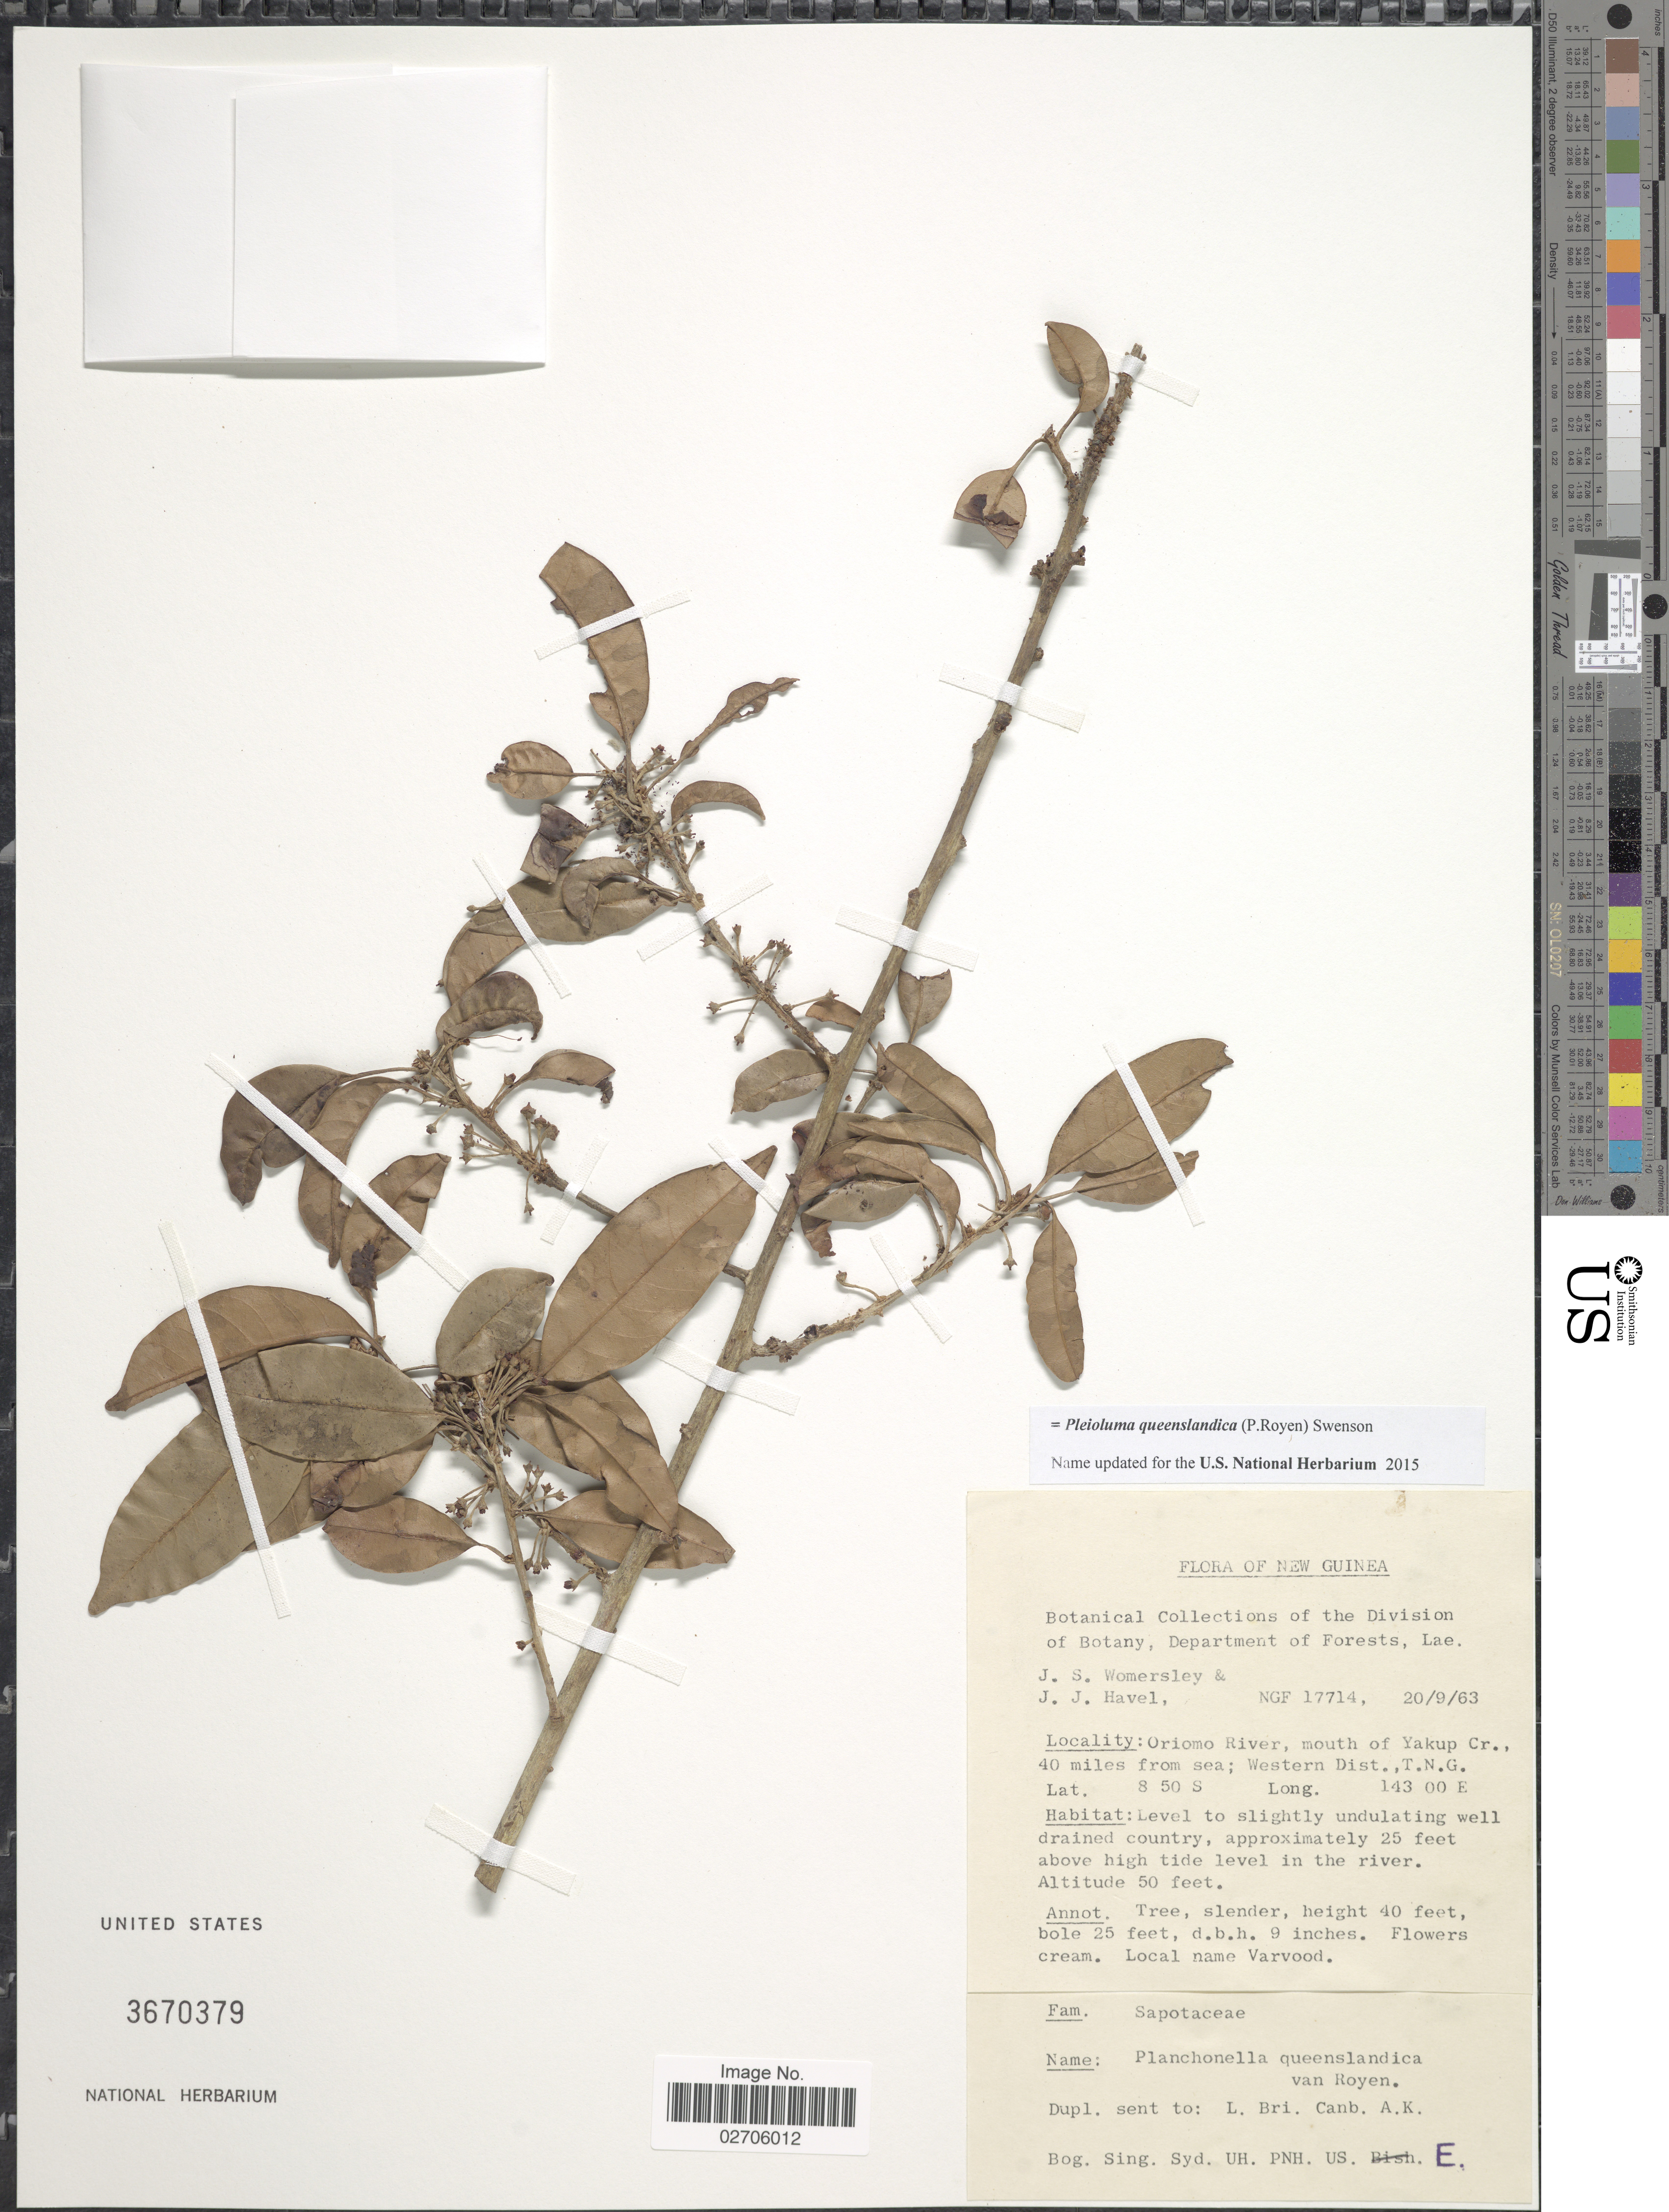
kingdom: Plantae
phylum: Tracheophyta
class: Magnoliopsida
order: Ericales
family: Sapotaceae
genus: Pleioluma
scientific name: Pleioluma queenslandica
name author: (P. Royen) Swenson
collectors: J. S. Womersley & J. Havel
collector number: NGF 17714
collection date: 1963-09-20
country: Papua New Guinea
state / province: Manus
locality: New Guinea. Oriomo River, mouth of Yakup Cr., 40 miles from sea; Western Dist., T.N.G.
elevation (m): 15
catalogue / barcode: US 3670379